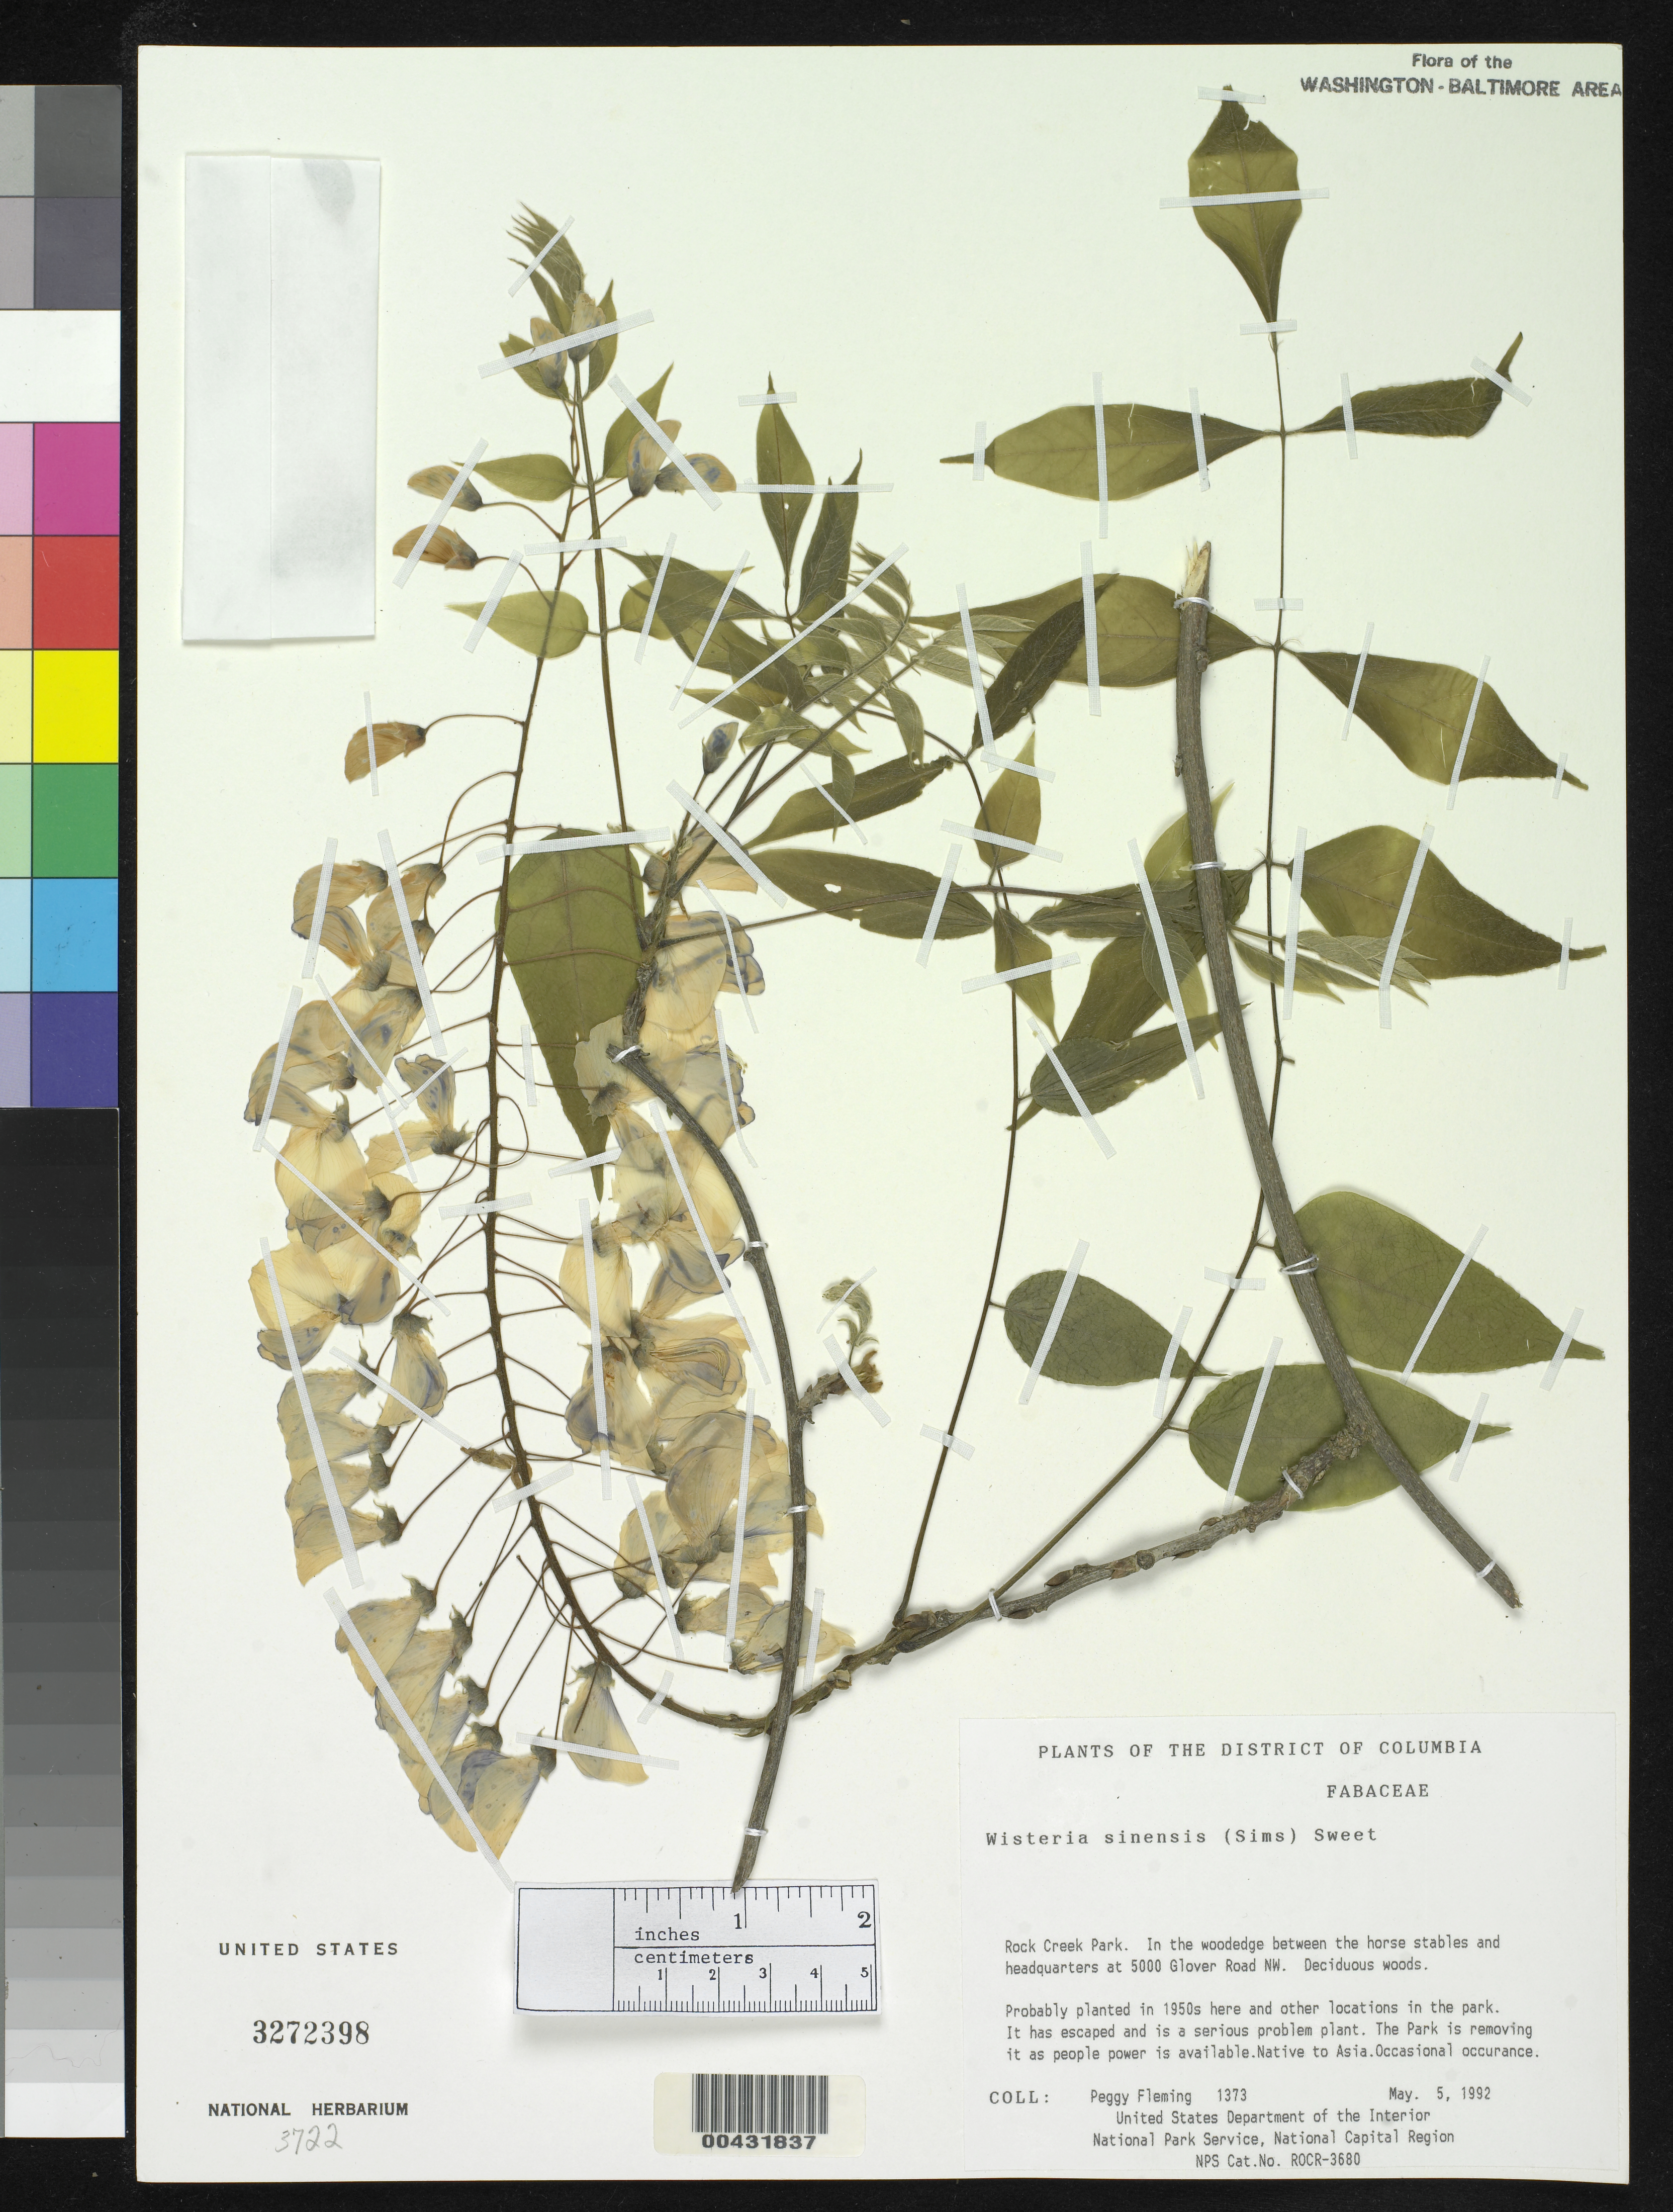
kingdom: Plantae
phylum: Tracheophyta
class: Magnoliopsida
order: Fabales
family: Fabaceae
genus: Wisteria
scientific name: Wisteria sinensis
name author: (Sims) DC.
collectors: P. Fleming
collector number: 1373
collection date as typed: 05 May 1992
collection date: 1992-05-05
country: United States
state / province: District of Columbia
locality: Rock Creek Park, between the Horse Stables and Headquarters at 5000 Glover Road, NW. Rock Creek Park and vicinity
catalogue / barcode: US 3272398